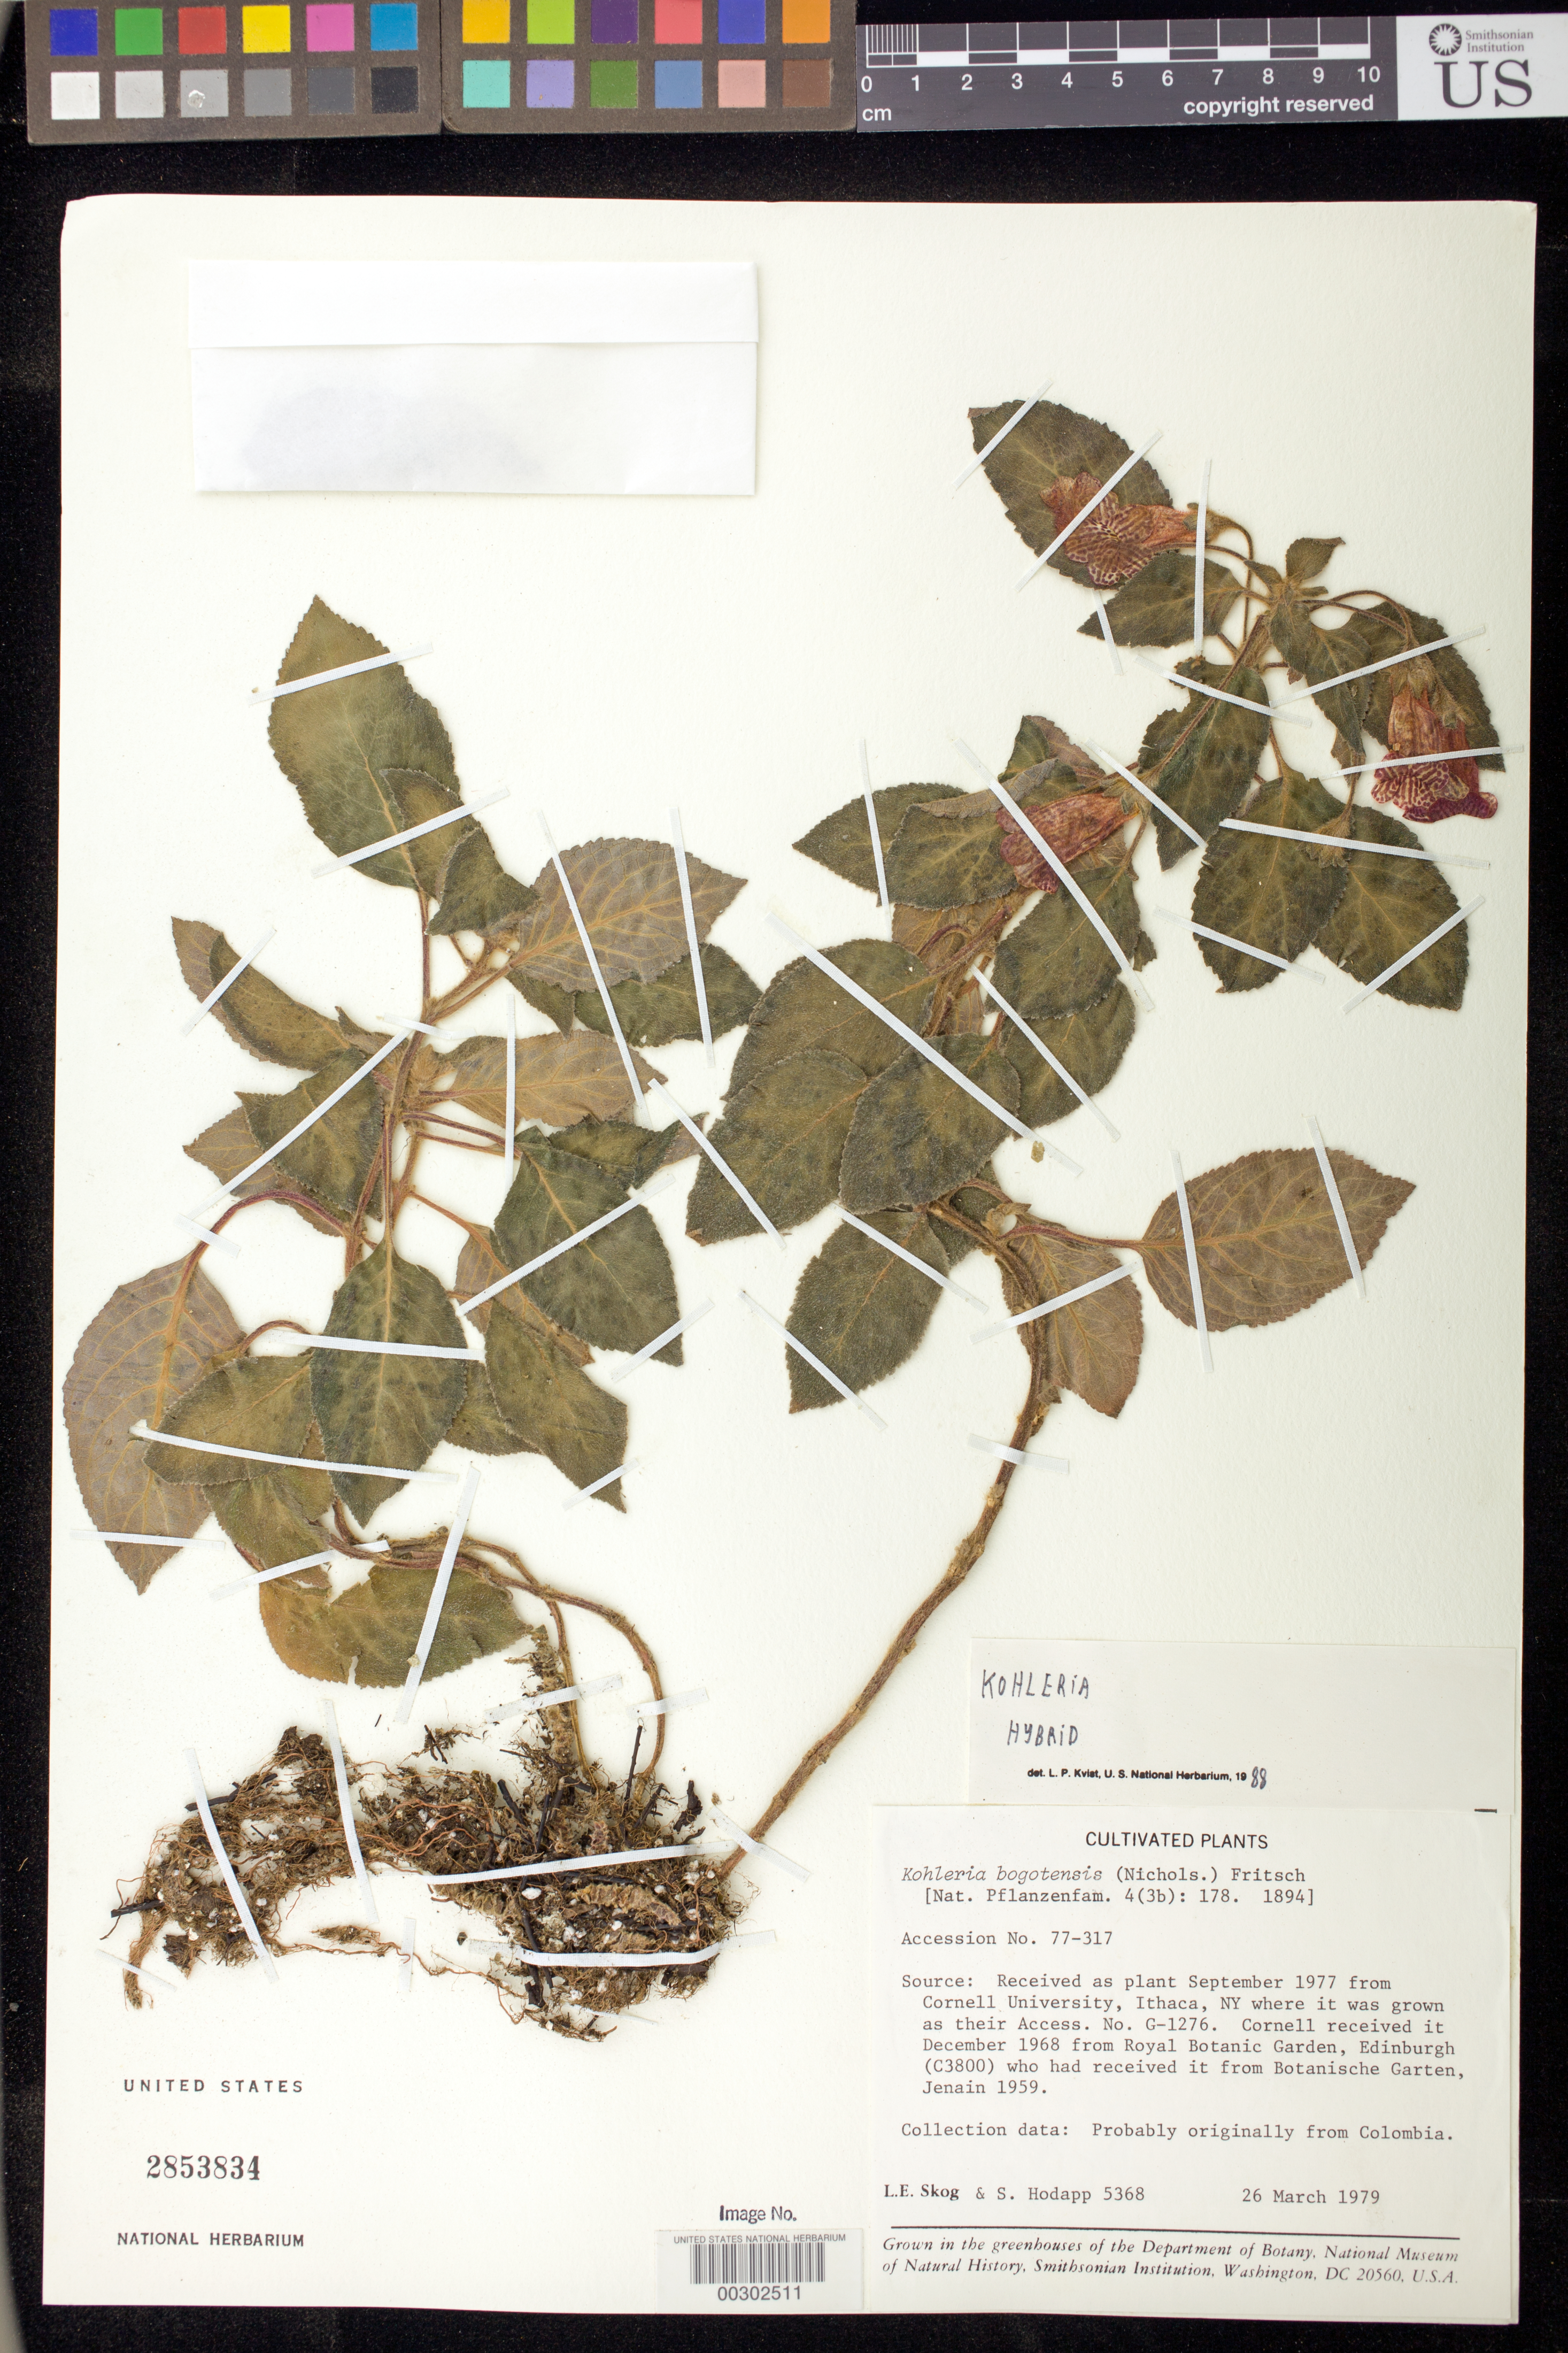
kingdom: Plantae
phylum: Tracheophyta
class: Magnoliopsida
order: Lamiales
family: Gesneriaceae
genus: Kohleria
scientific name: Kohleria hybrid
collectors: L. E. Skog & S. Hodapp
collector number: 5368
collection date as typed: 26 Mar 1979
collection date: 1979-03-26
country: United States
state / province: District of Columbia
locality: Grown in greenhouses of the Dept. of Botany, NMNH, Smithsonian Institution, Washington, DC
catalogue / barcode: US 2853834